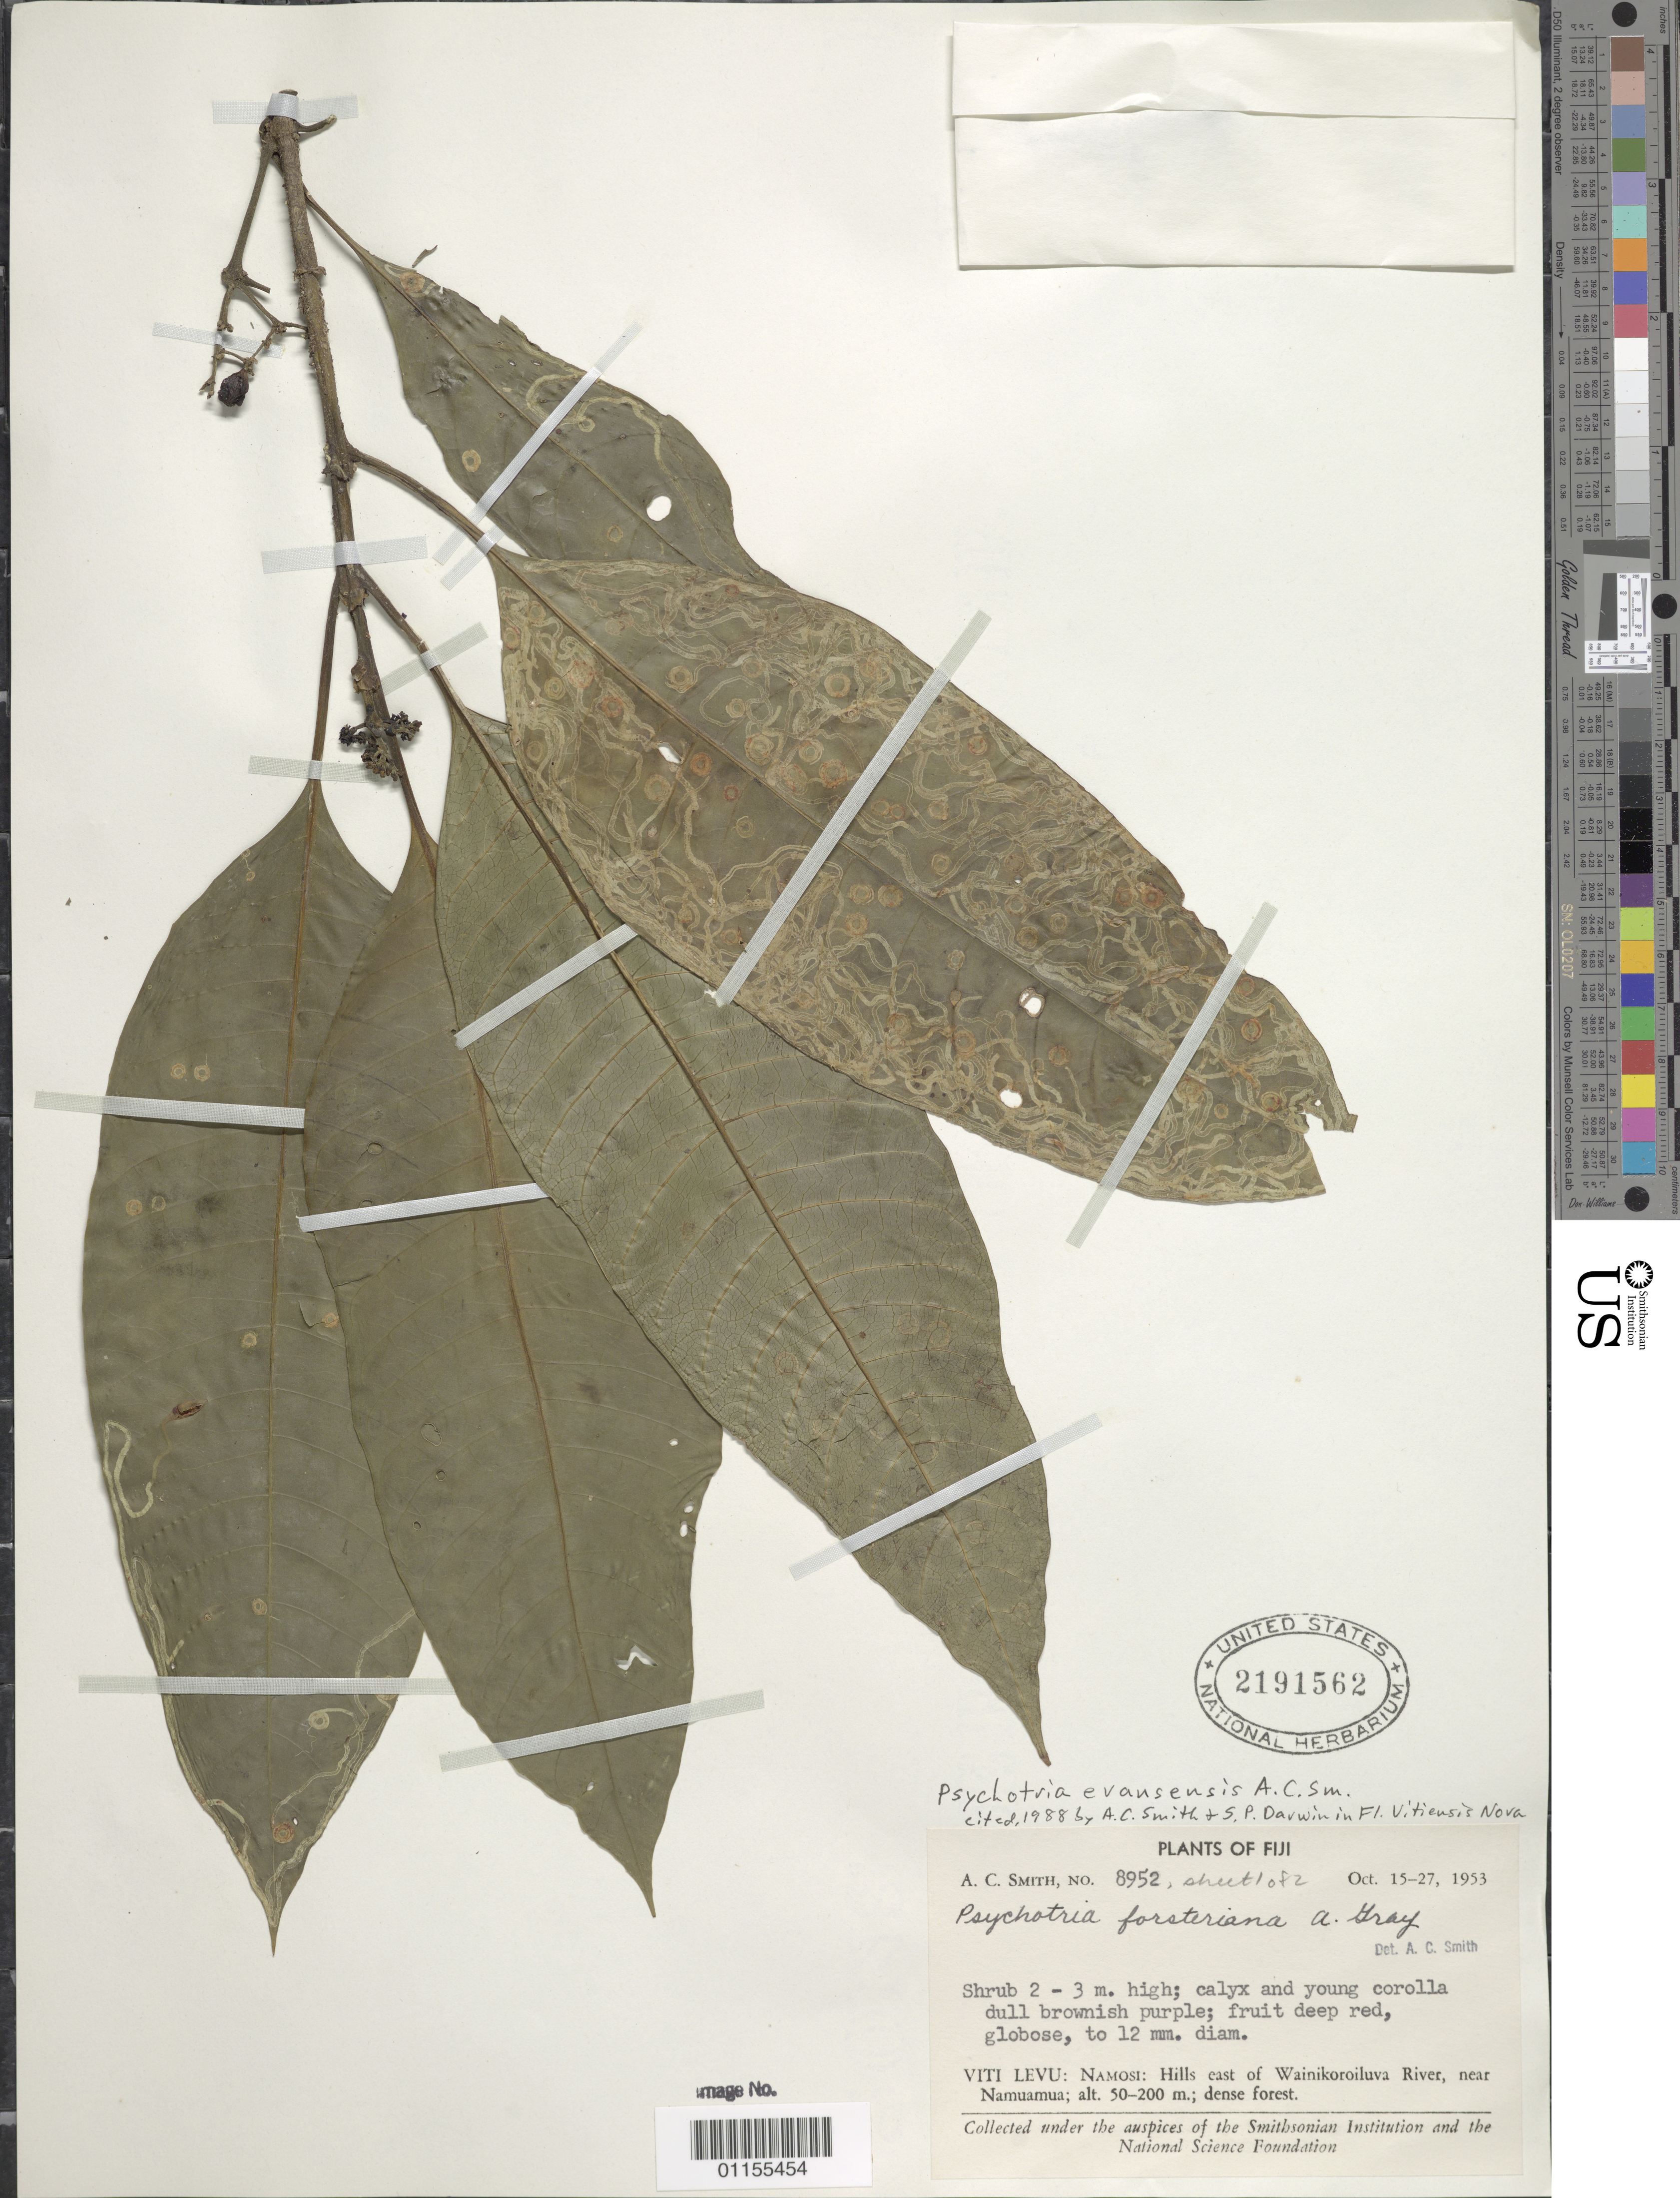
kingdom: Plantae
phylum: Tracheophyta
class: Magnoliopsida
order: Gentianales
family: Rubiaceae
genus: Psychotria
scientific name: Psychotria evansensis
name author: A.C. Sm.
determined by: Smith, A. C.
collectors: A. C. Smith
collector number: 8952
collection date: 1953-10-15/1953-10-27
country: Fiji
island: Viti Levu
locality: Namosi: Hills E of Wainikoroiluva River, near Namuamua.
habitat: Dense forest.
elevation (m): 50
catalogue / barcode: US 2191562